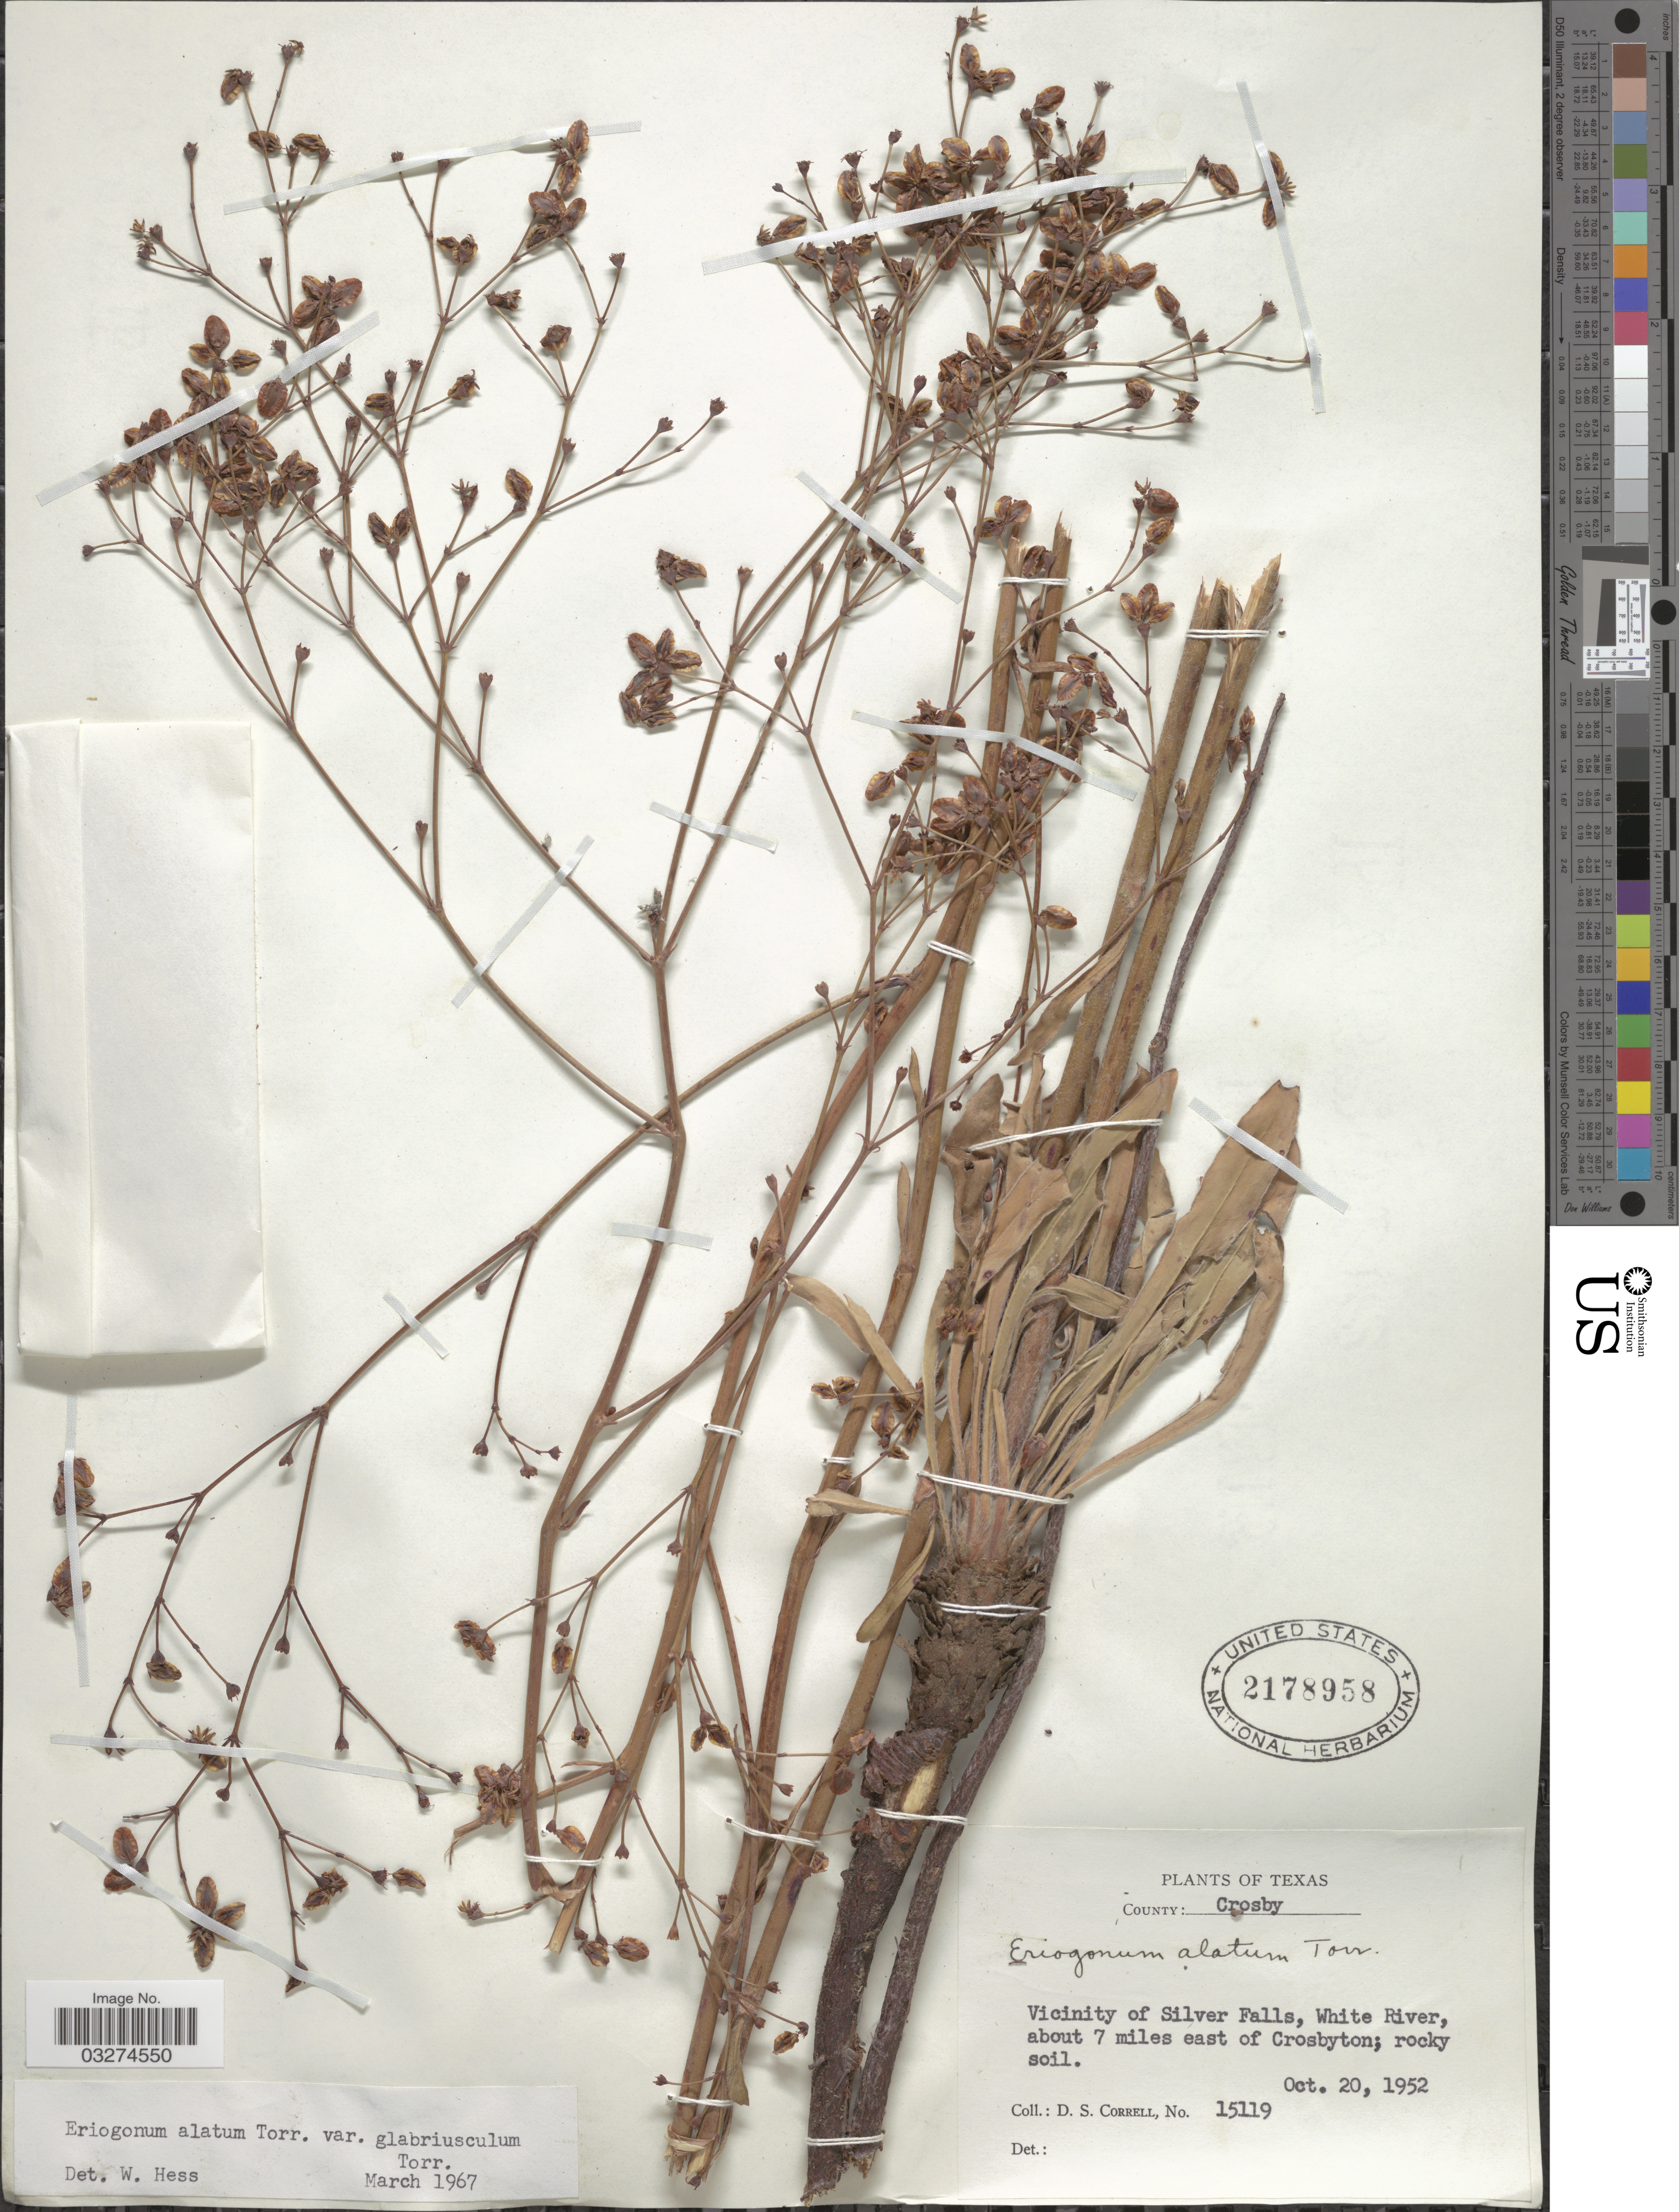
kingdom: Plantae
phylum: Tracheophyta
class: Magnoliopsida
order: Caryophyllales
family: Polygonaceae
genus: Eriogonum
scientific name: Eriogonum alatum var. glabriusculum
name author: Torr.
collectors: D. S. Correll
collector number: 15119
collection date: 1952-10-20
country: United States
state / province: Texas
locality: County: Crosby. Vicinity of Silver Falls, White River, about 7 miles east of Crosbyton.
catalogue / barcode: US 2178958